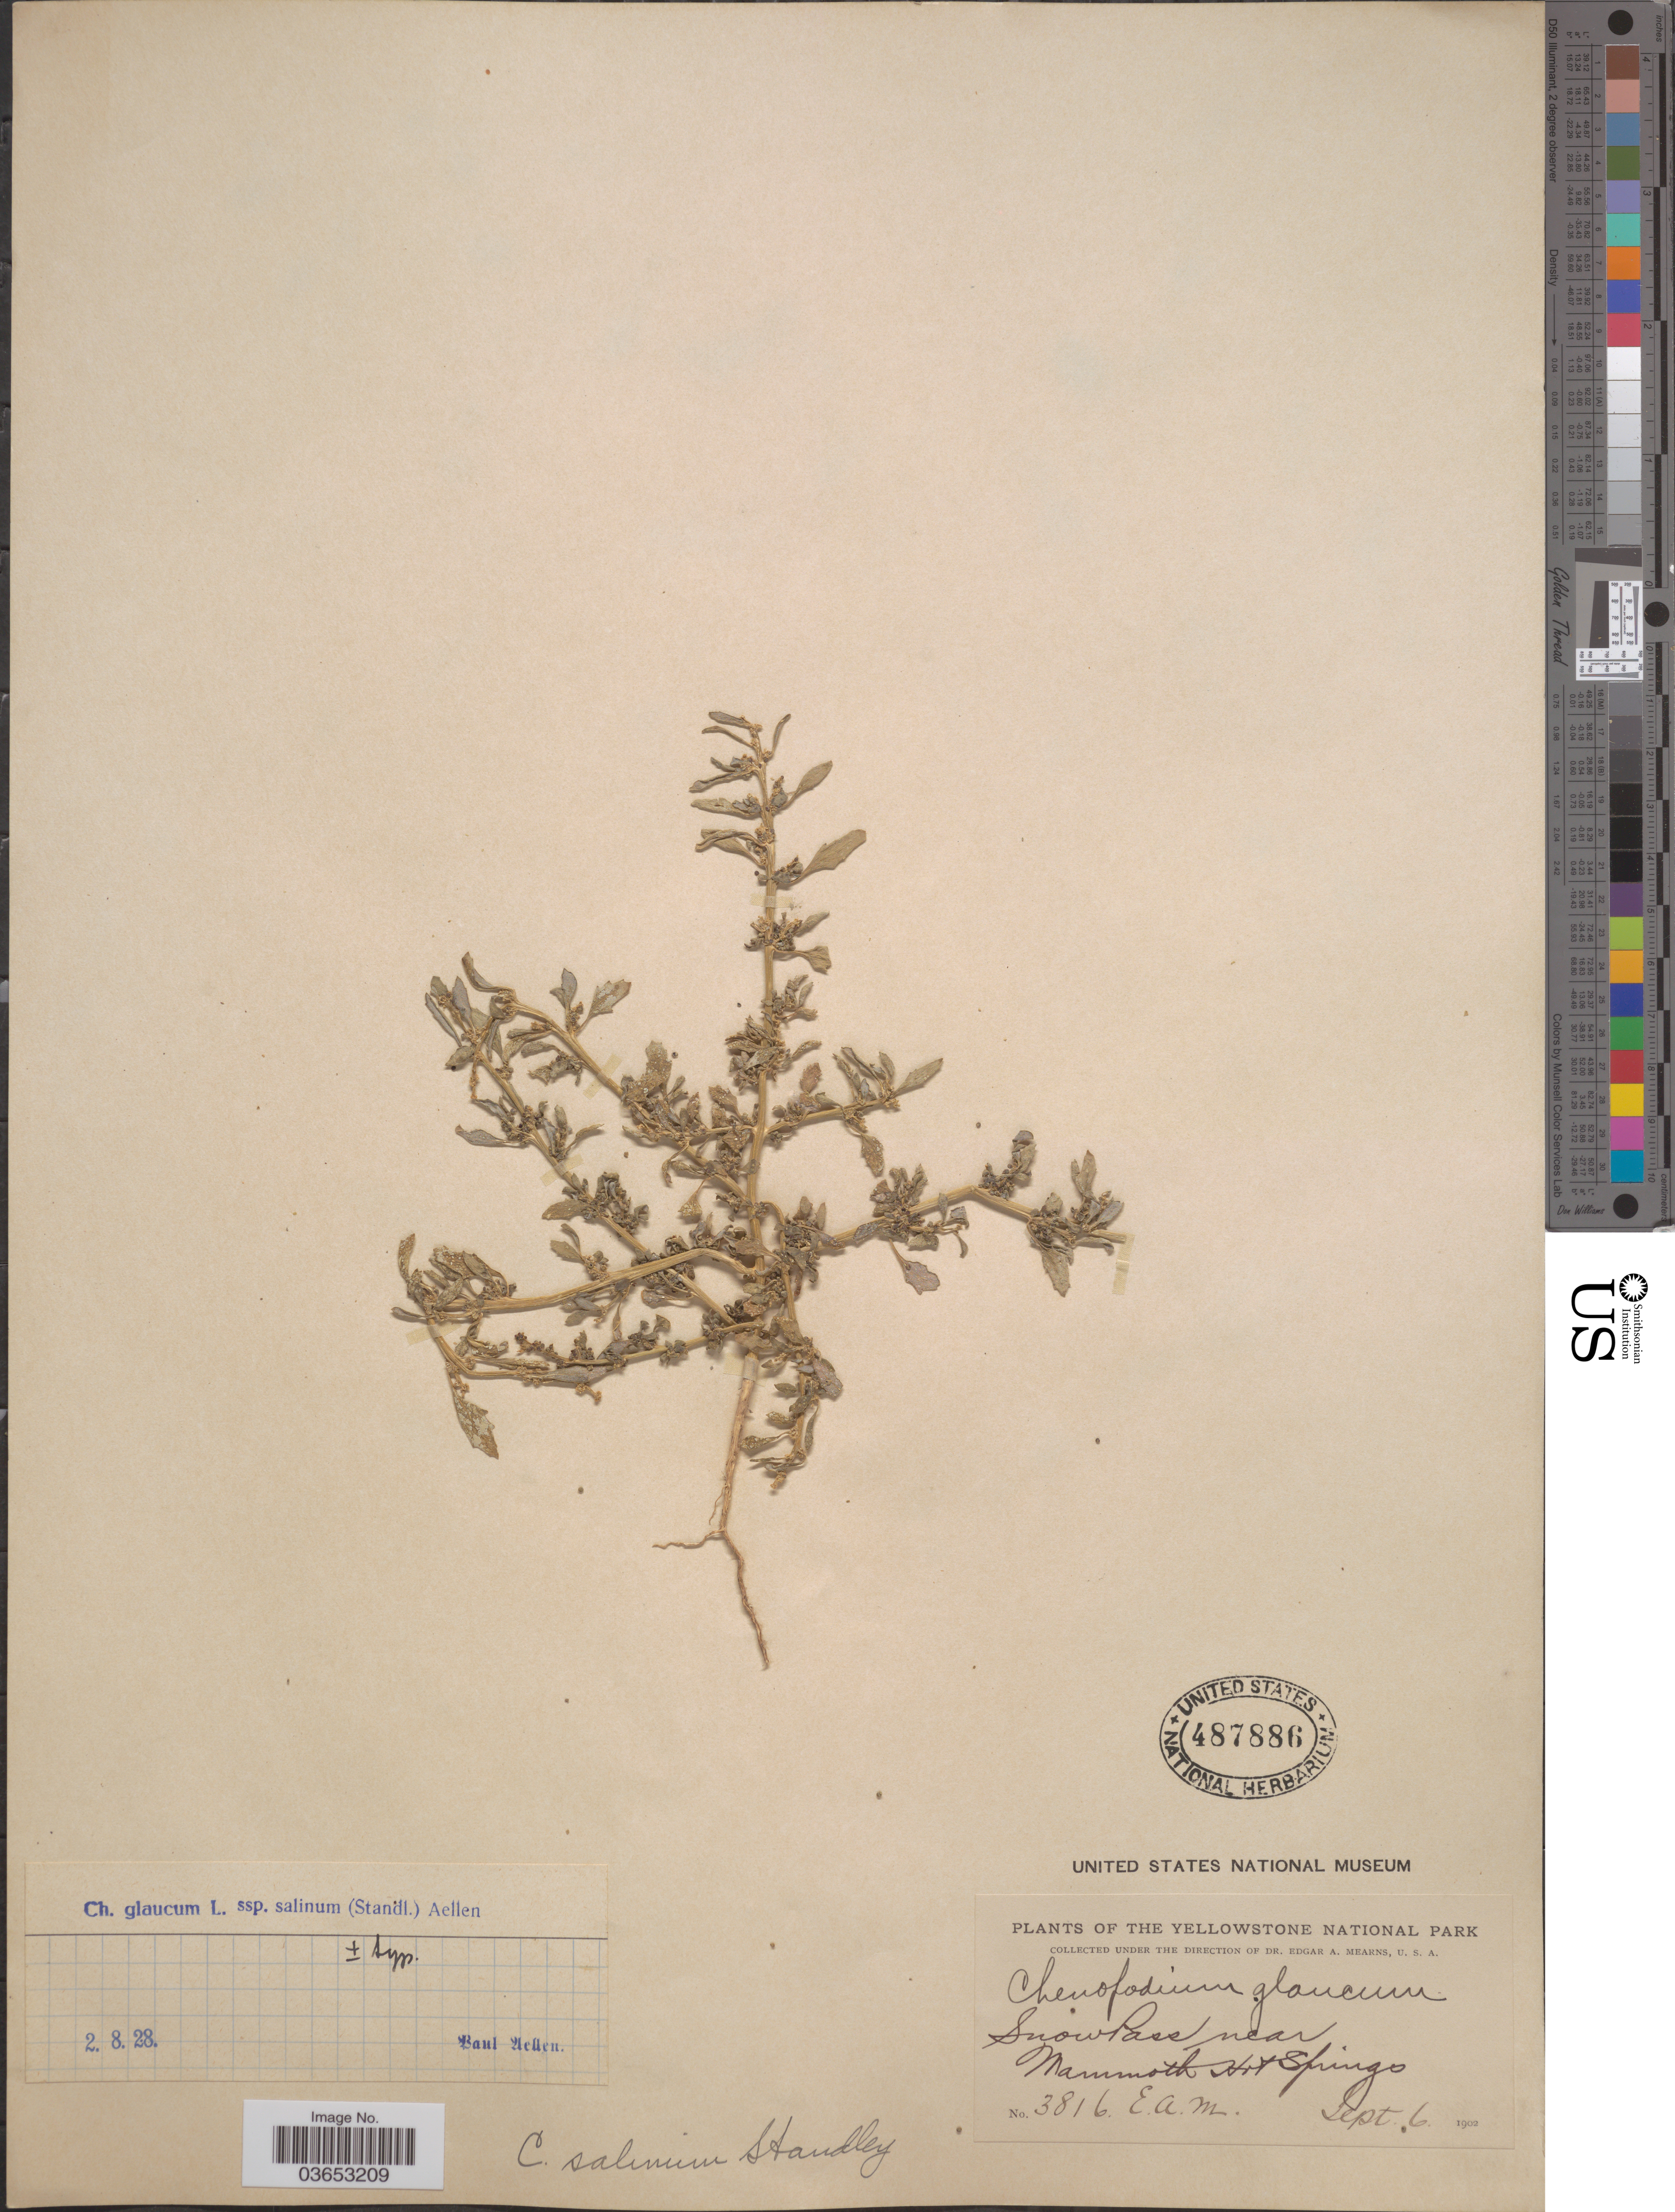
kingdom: Plantae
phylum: Tracheophyta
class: Magnoliopsida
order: Caryophyllales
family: Amaranthaceae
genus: Chenopodium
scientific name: Chenopodium glaucum subsp. salinum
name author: (Aellen) Aellen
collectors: E. A. Mearns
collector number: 3816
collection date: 1902-09-06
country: United States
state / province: Wyoming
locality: Yellowstone National Park. SnowPass near Mammoth Hot Springs.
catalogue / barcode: US 487886